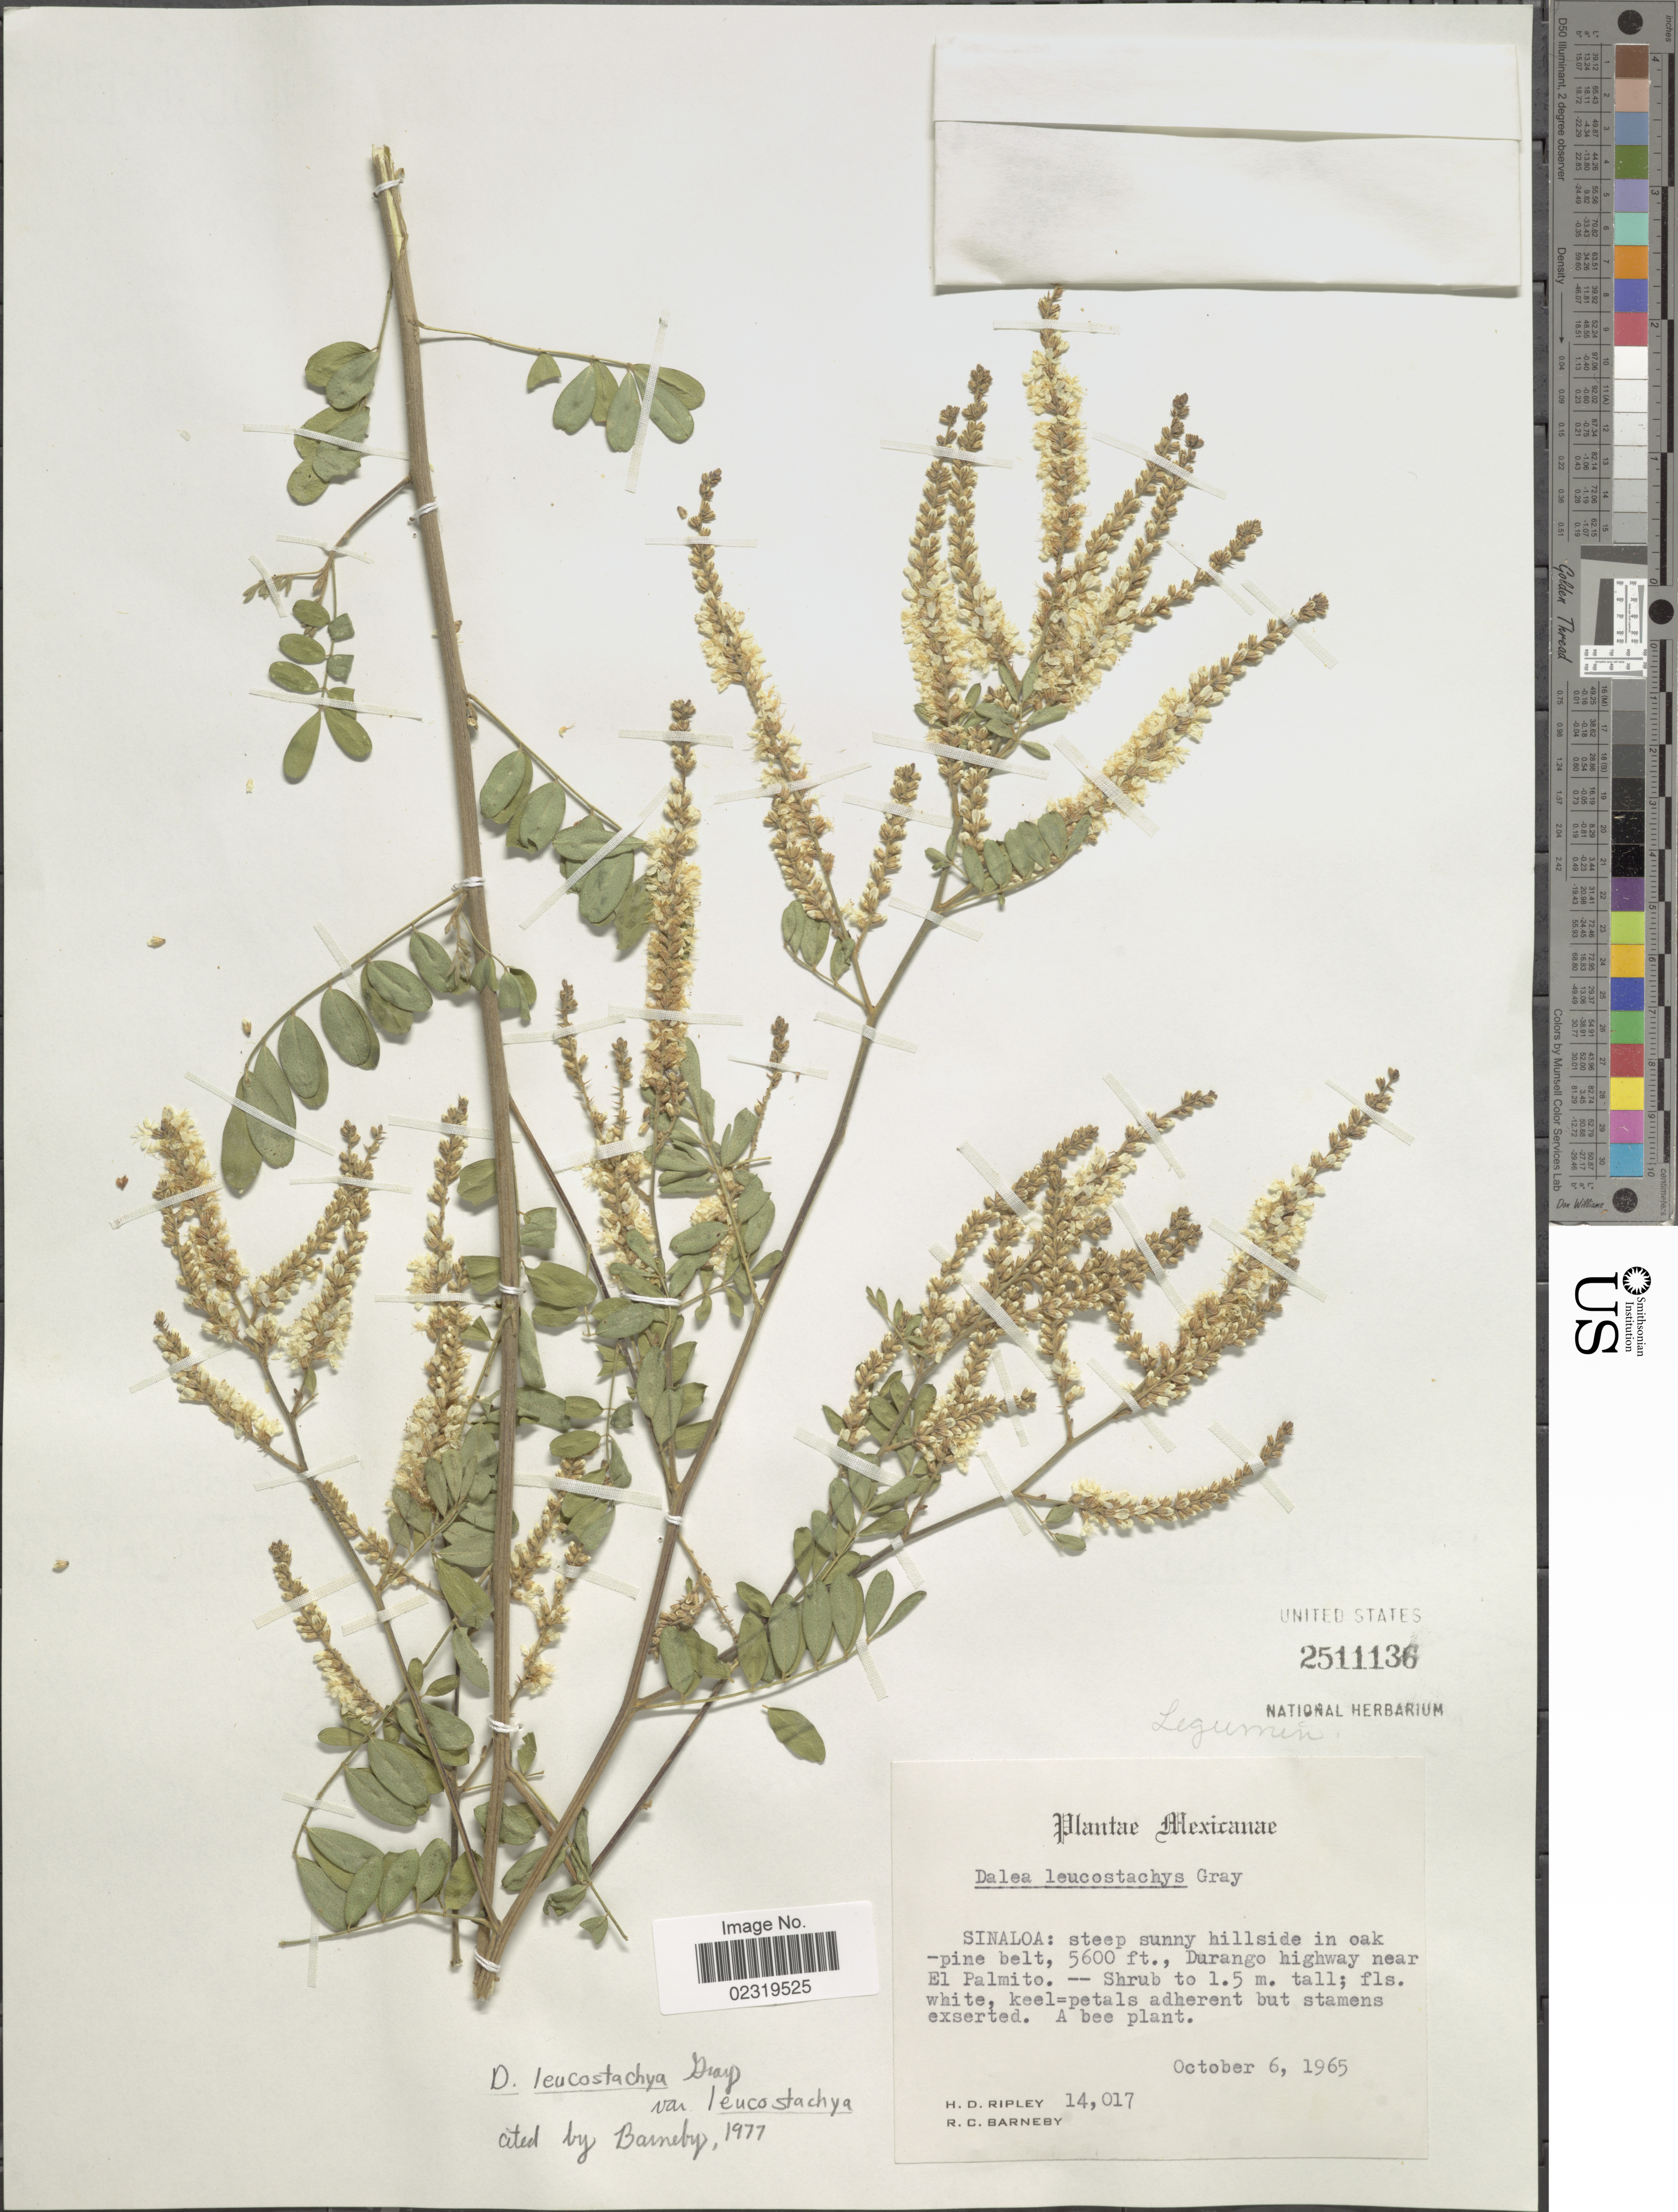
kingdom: Plantae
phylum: Tracheophyta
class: Magnoliopsida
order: Fabales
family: Fabaceae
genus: Dalea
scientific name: Dalea leucostachya var. leucostachya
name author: A. Gray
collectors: H. Ripley & R. C. Barneby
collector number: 14017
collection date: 1965-10-06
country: Mexico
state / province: Sinaloa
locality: Steep sunny hillside in oak- pine belt., Durango highway near El Palmito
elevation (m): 1707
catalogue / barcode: US 2511136